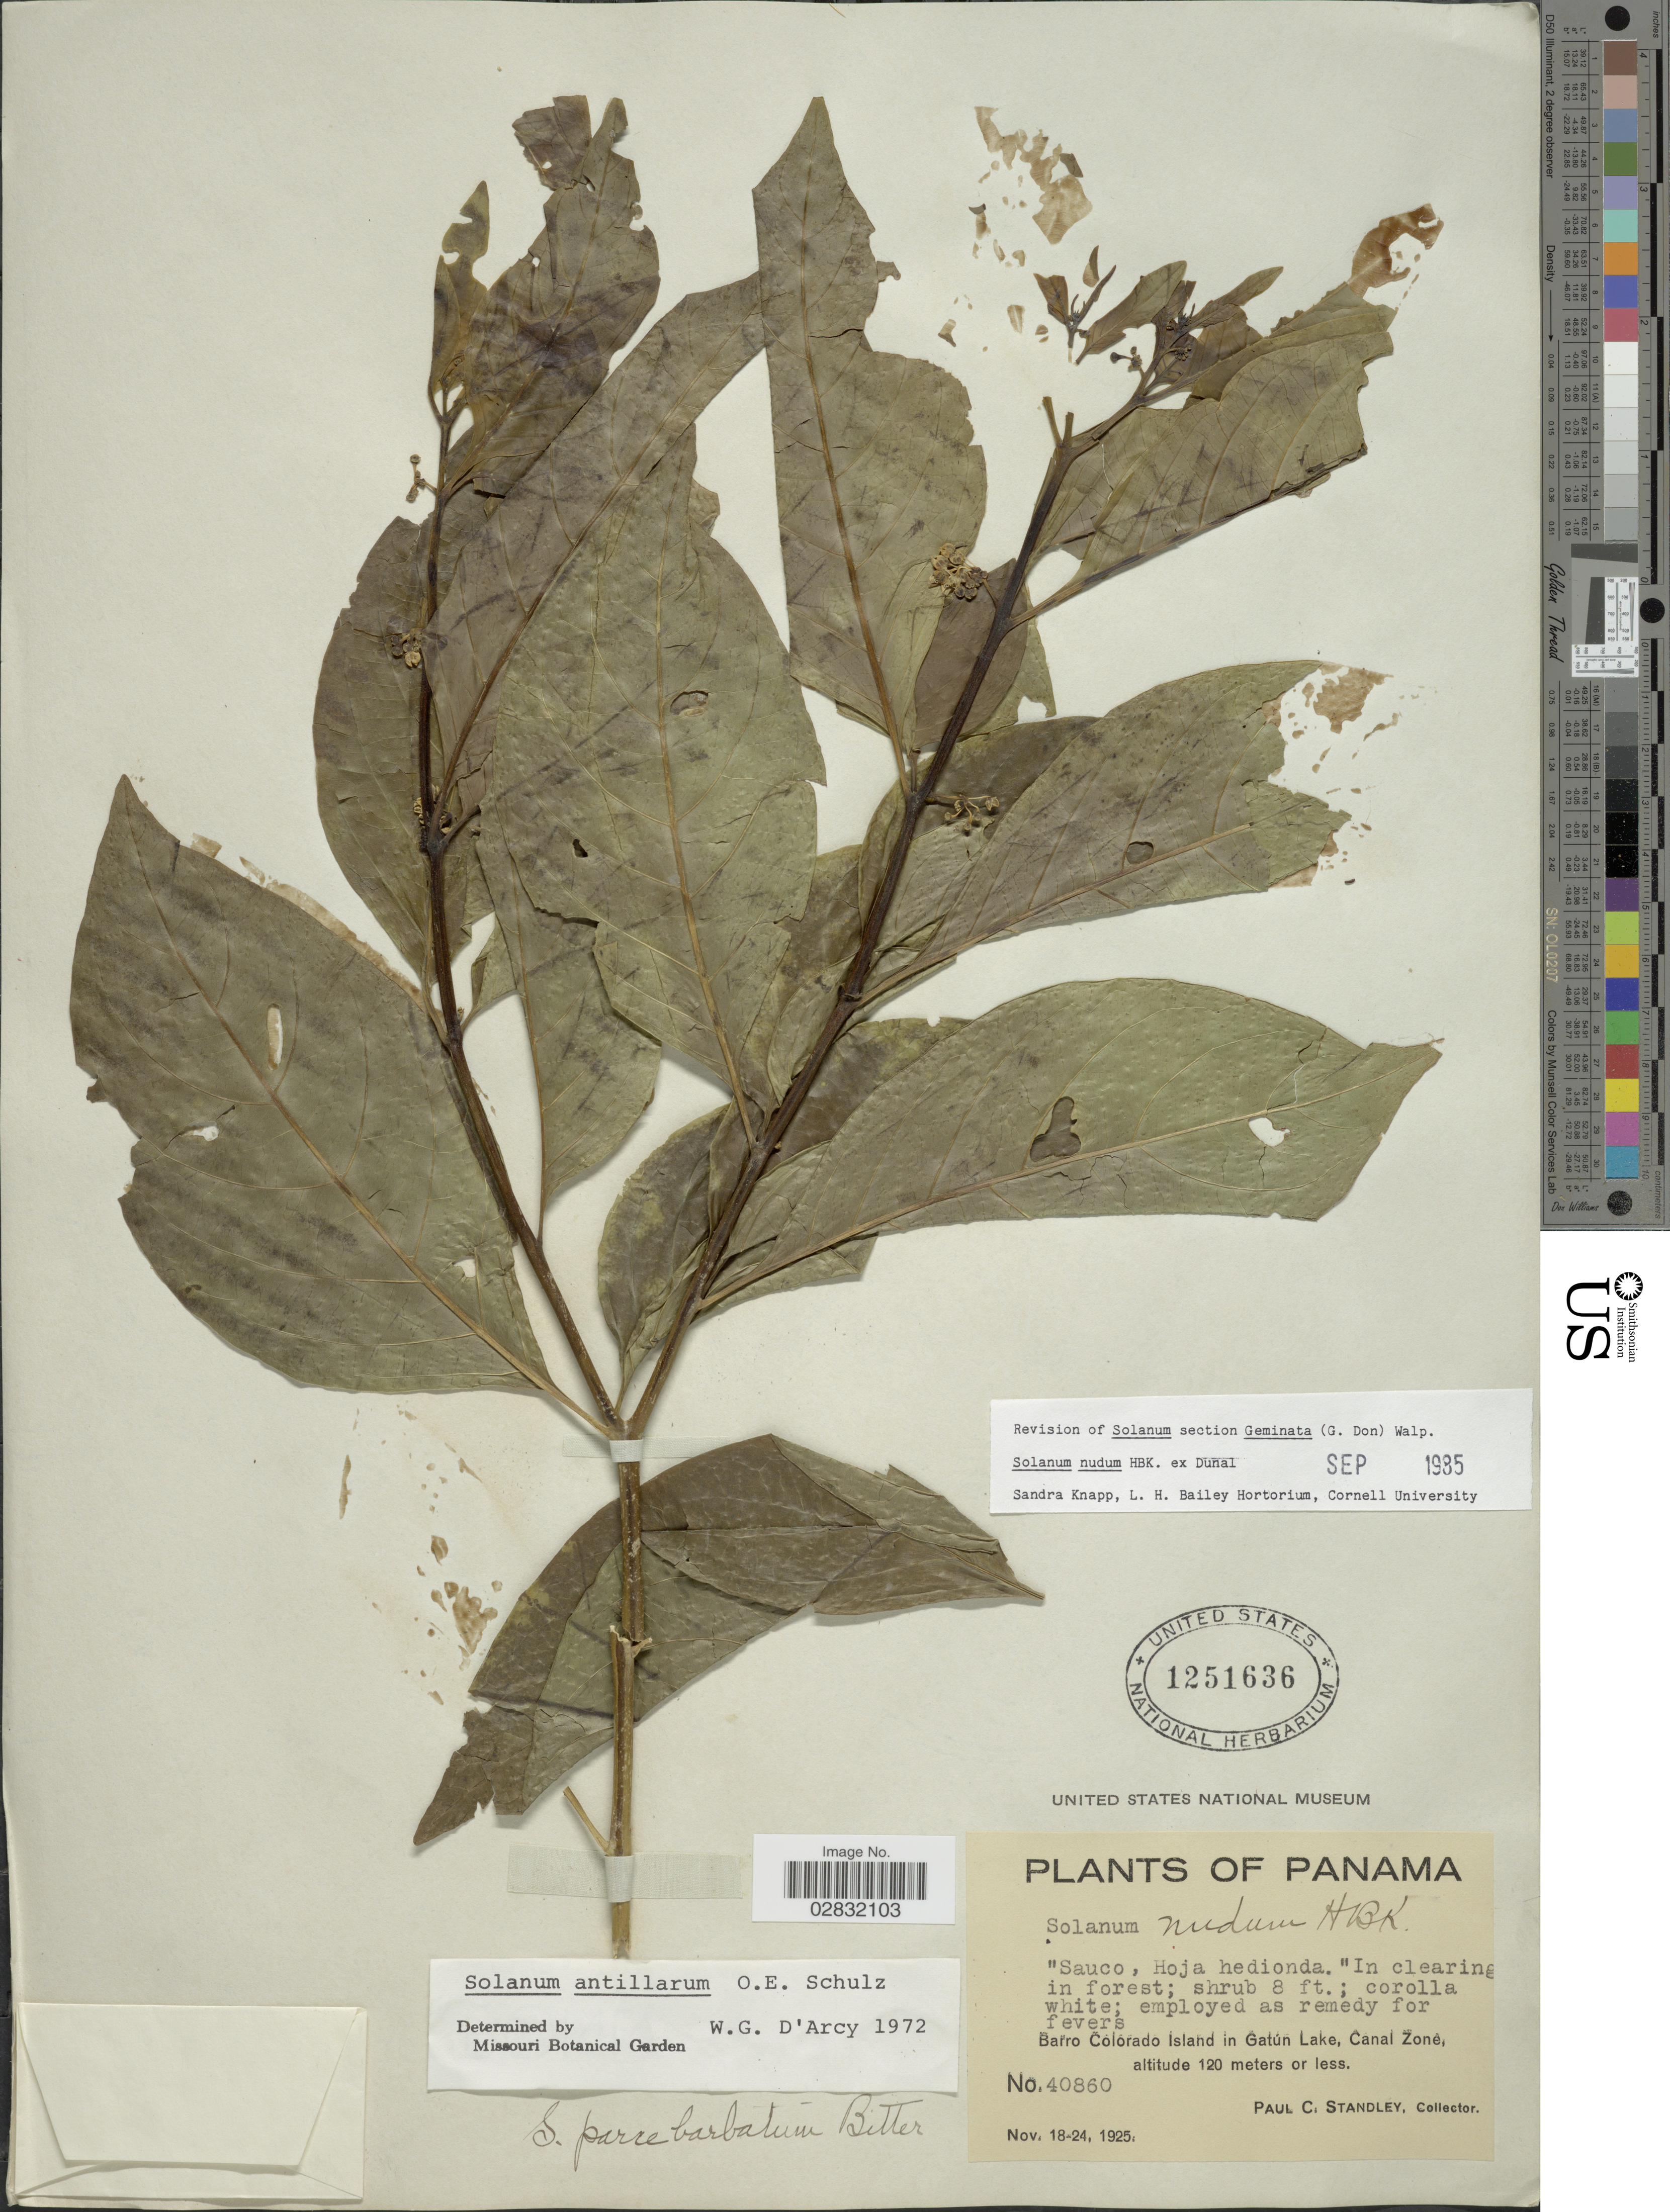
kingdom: Plantae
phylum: Tracheophyta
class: Magnoliopsida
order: Solanales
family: Solanaceae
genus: Solanum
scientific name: Solanum nudum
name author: Humb. & Bonpl. ex Dunal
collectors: P. C. Standley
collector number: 40860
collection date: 1925-11-18/1925-11-24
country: Panama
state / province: Panamá Oeste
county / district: Canal Zone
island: Barro Colorado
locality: Barro Colorado Island in Gatun Lake, Canal Zone.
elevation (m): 120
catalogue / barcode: US 1251636